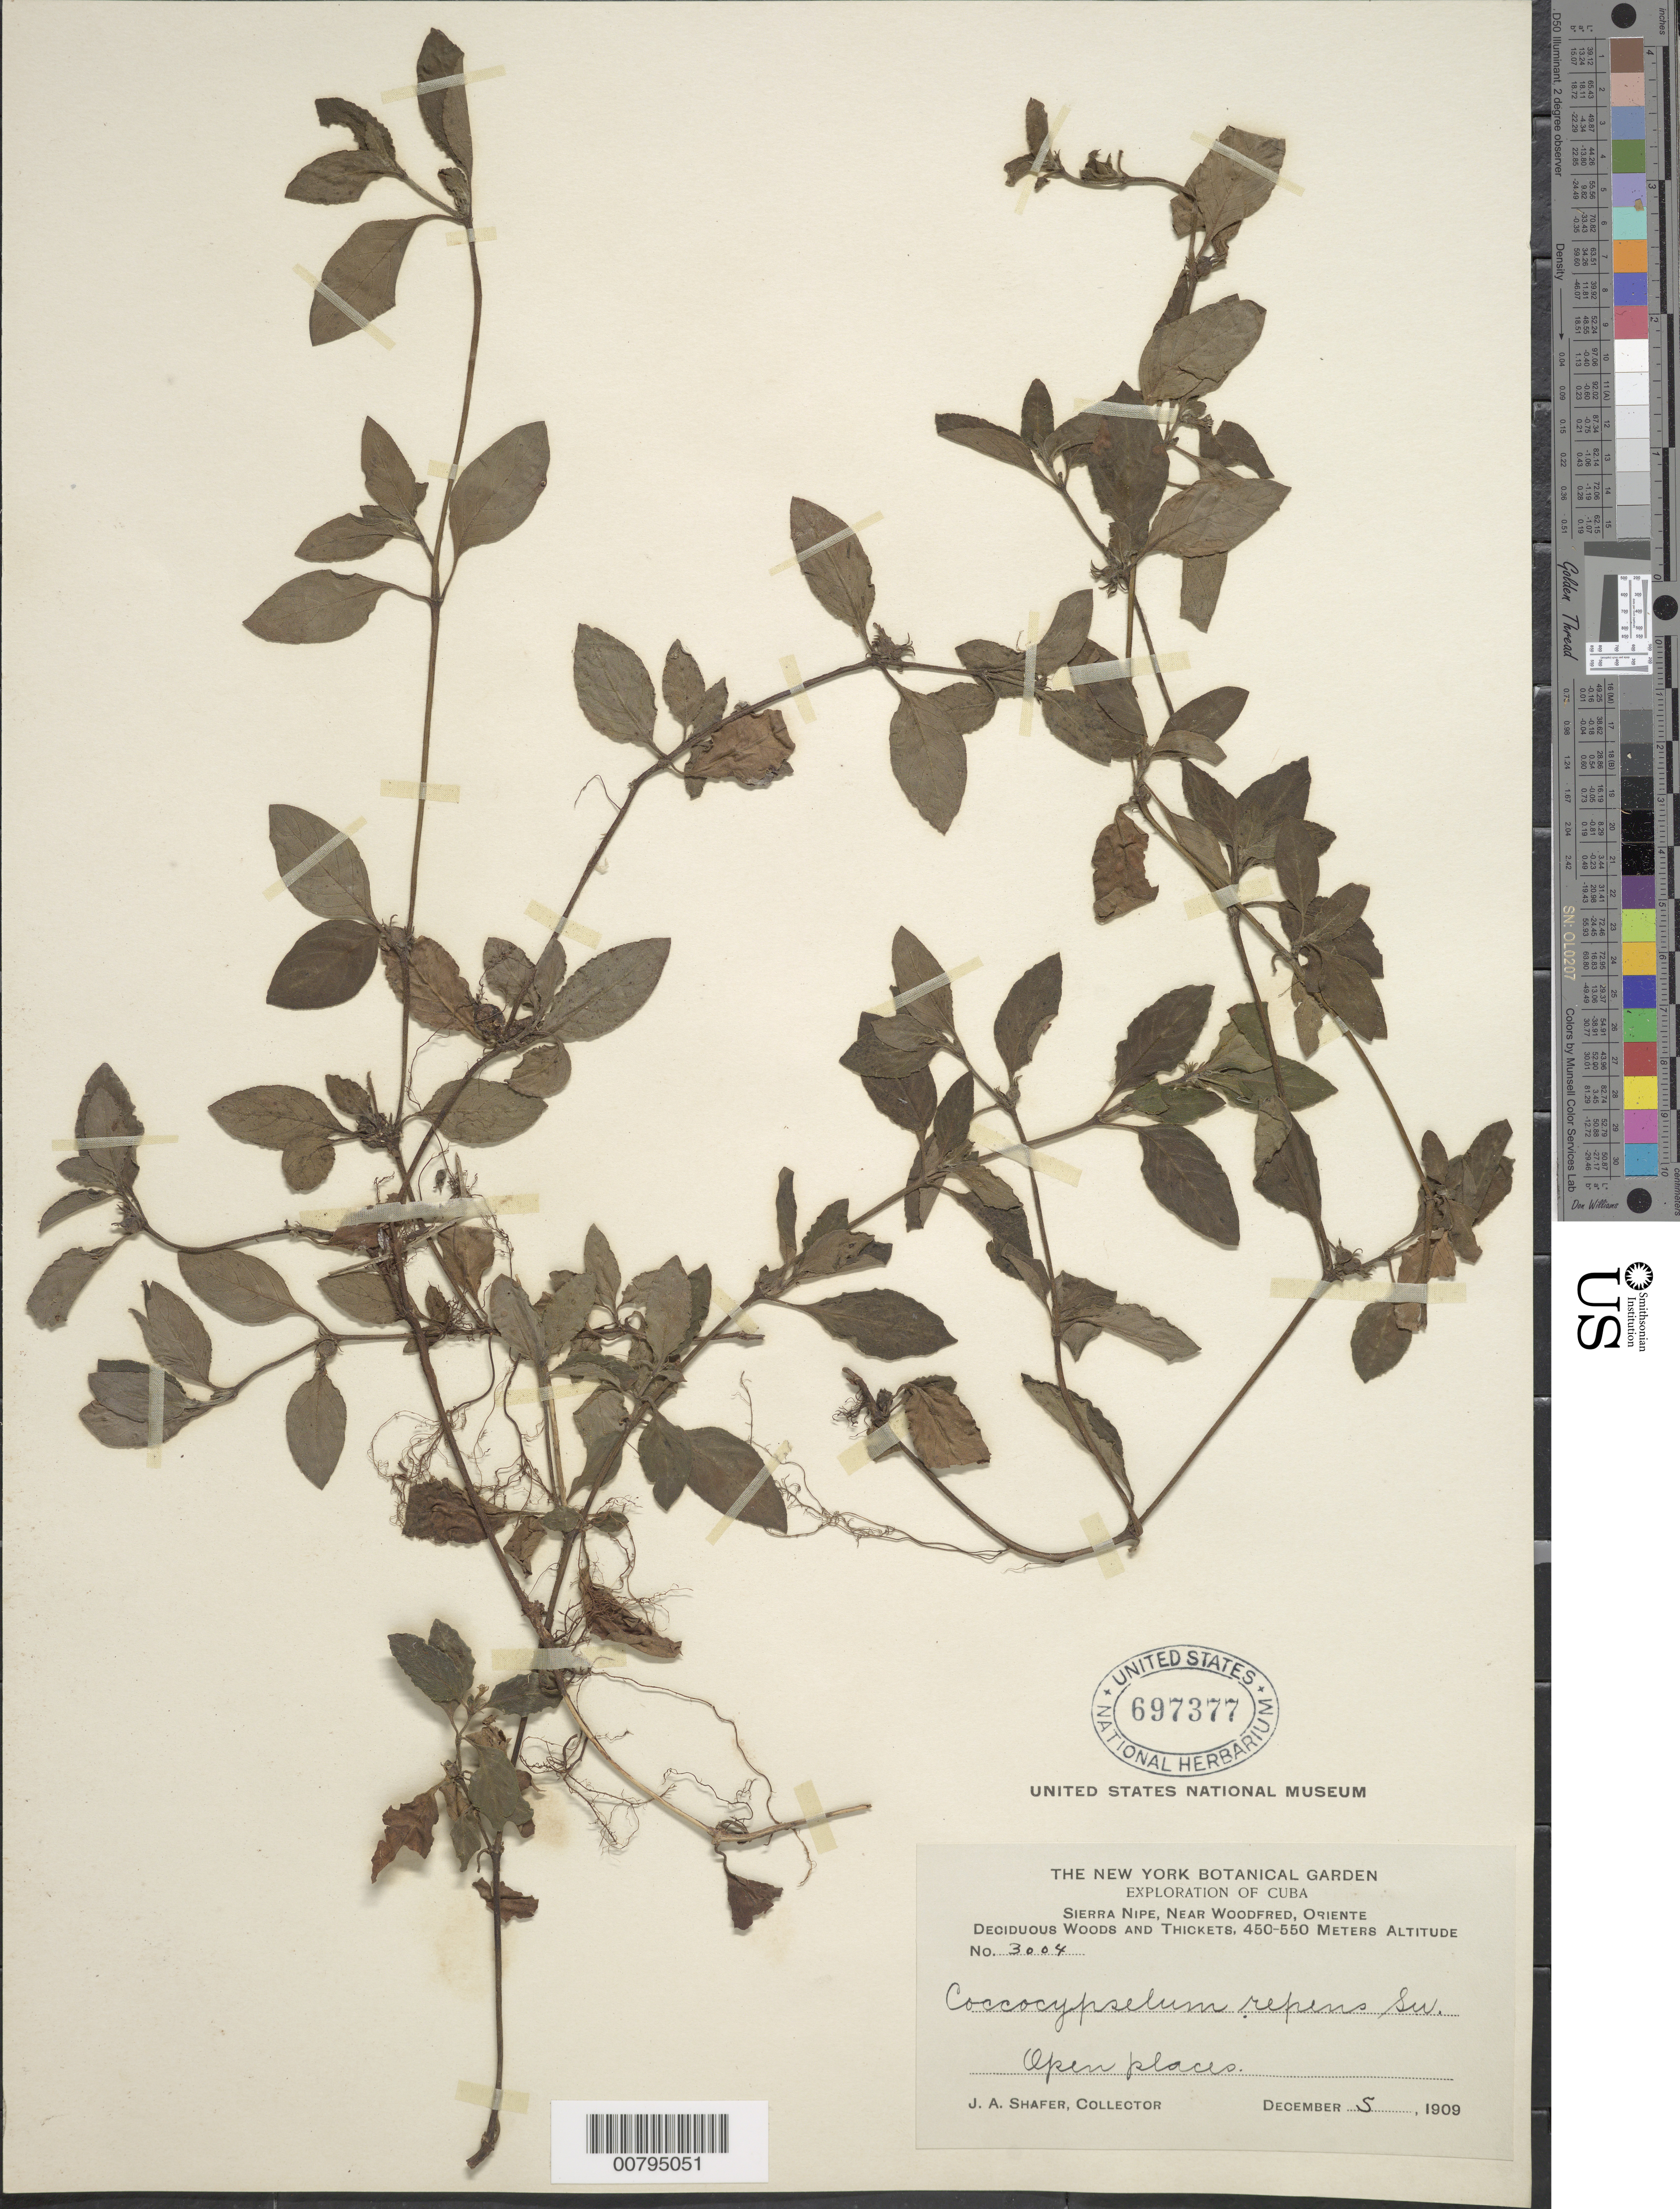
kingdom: Plantae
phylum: Tracheophyta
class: Magnoliopsida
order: Gentianales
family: Rubiaceae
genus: Coccocypselum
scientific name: Coccocypselum repens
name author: Sw.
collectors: J. A. Shafer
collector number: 3004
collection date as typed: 05 Dec 1909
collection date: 1909-12-05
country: Cuba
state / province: Oriente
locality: Sierra Nipe, near Woodfred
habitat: Open places, deciduous woods and thickets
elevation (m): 450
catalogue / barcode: US 697377